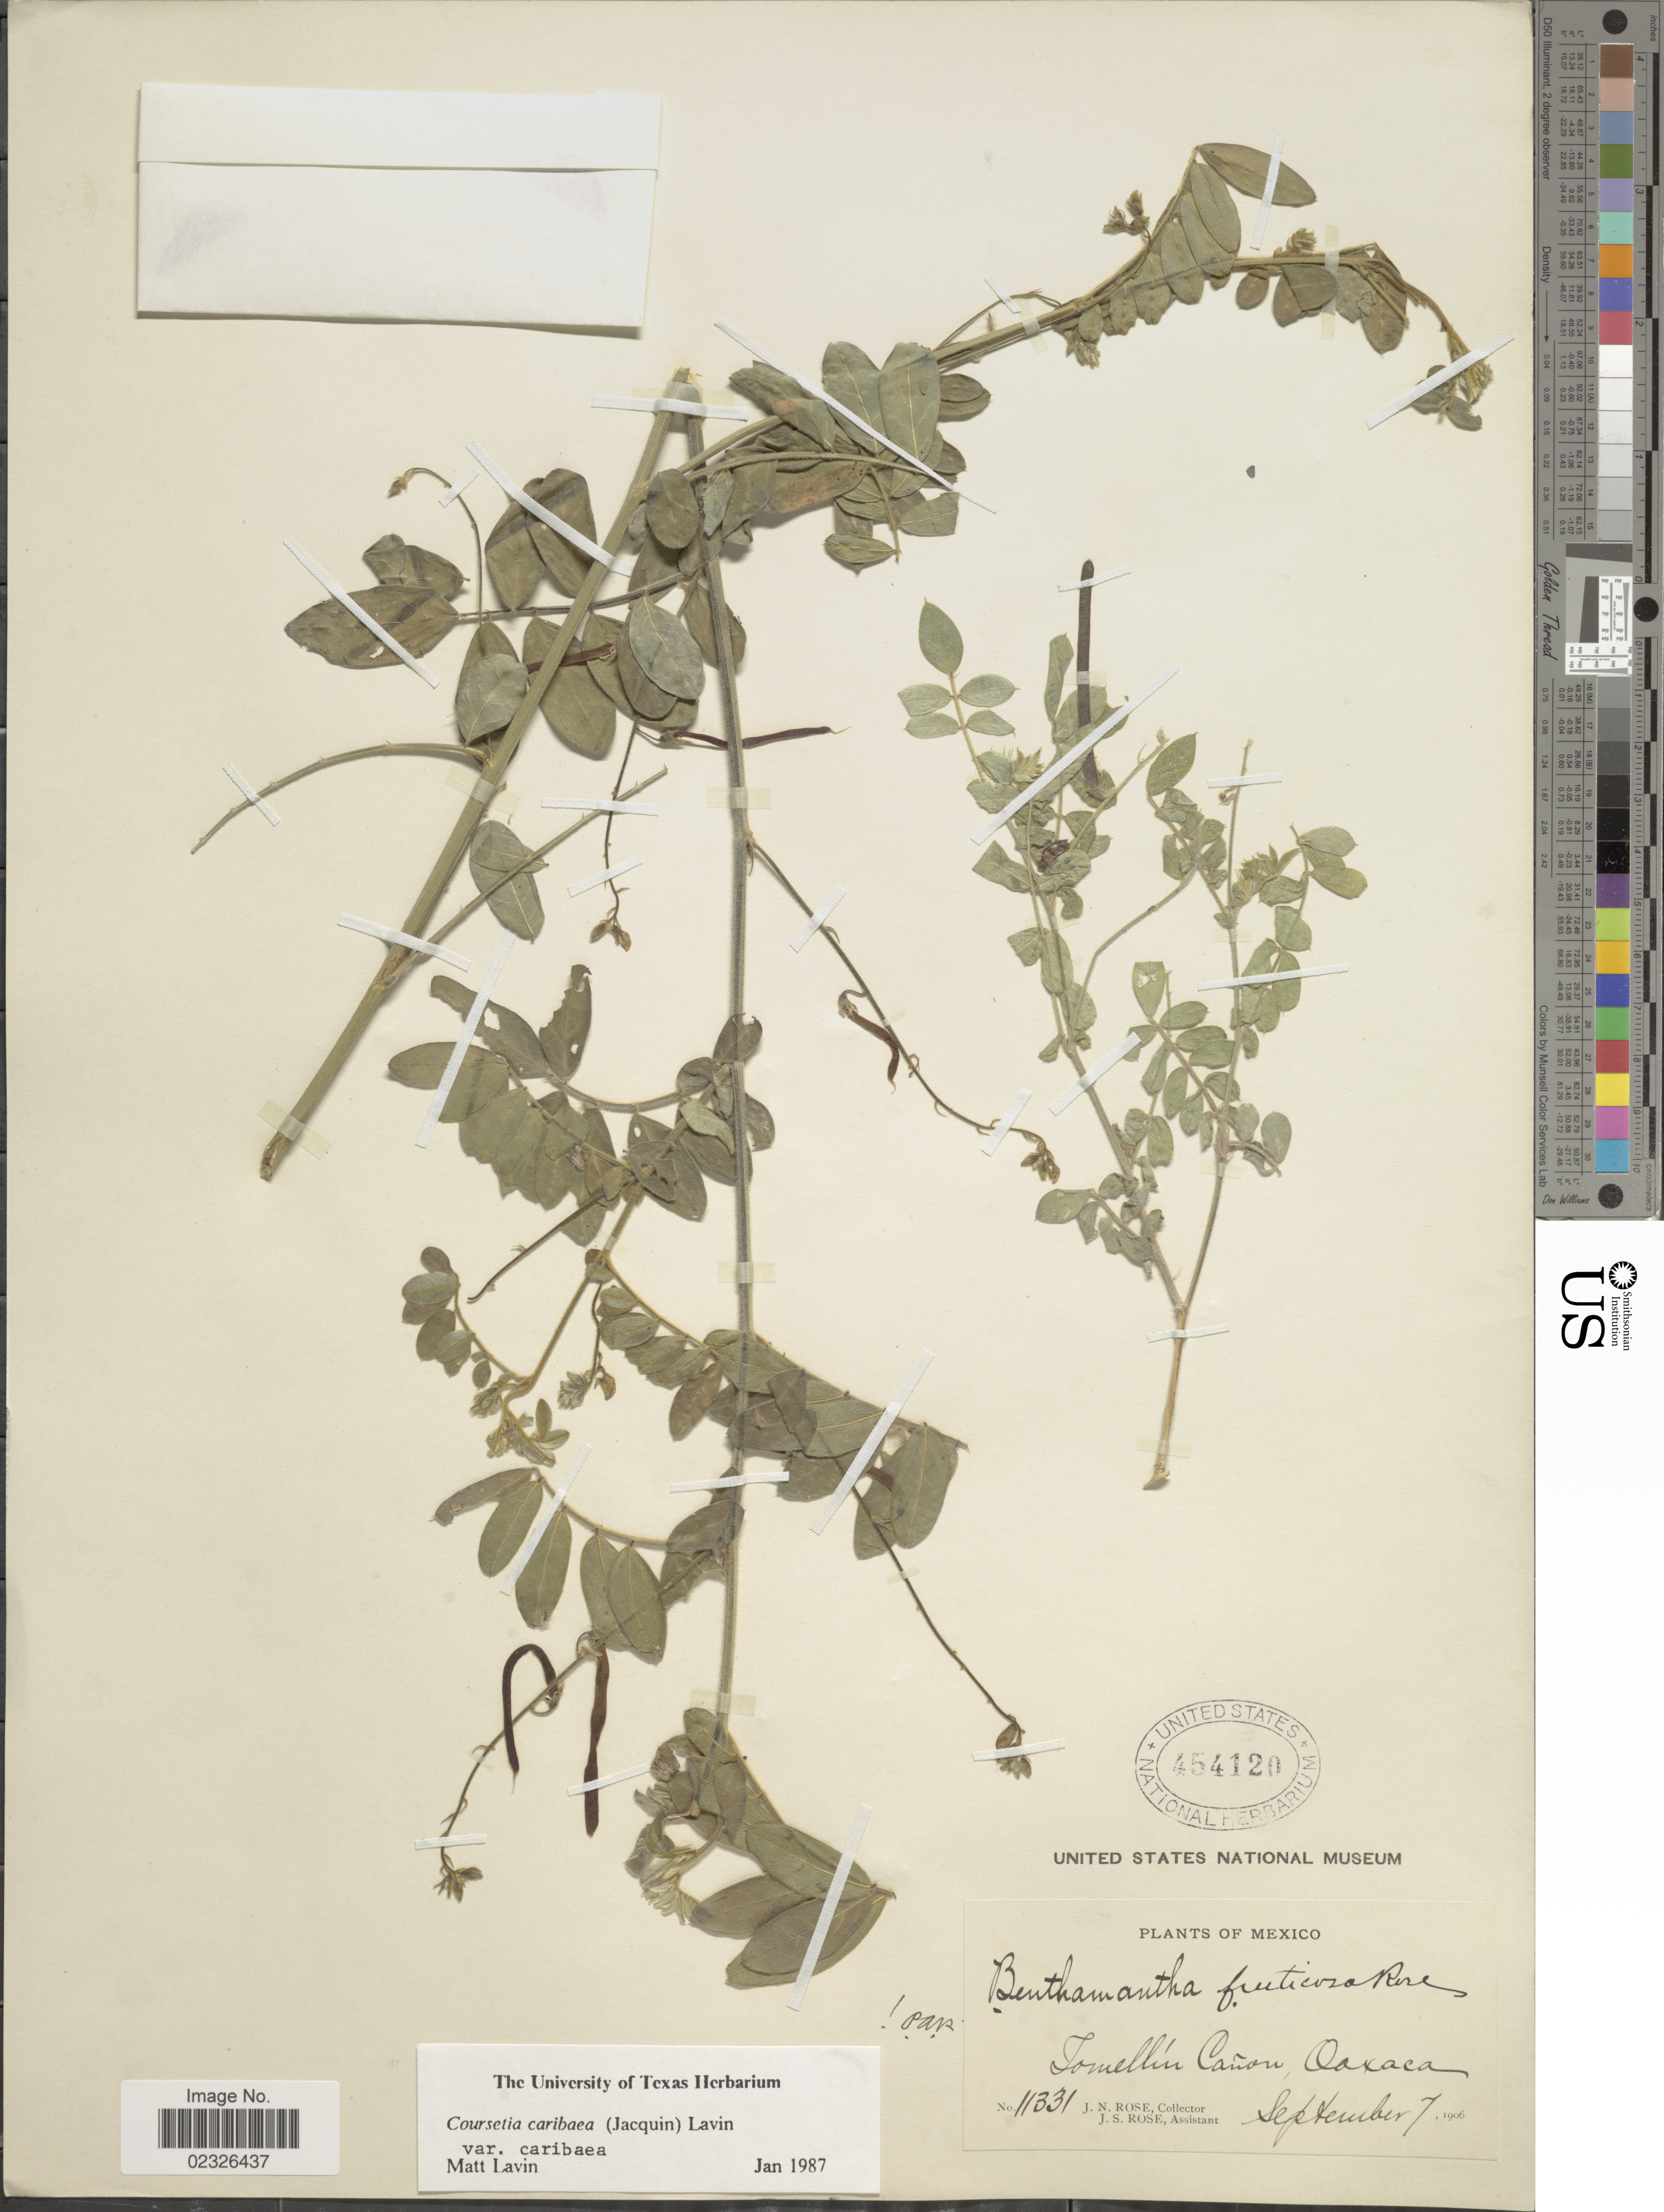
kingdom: Plantae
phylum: Tracheophyta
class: Magnoliopsida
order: Fabales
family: Fabaceae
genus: Coursetia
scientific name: Coursetia caribaea var. caribaea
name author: (Jacq.) Lavin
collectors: J. N. Rose & J. S. Rose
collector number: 11331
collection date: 1906-09-07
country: Mexico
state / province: Oaxaca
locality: Tomellin Canon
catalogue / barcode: US 454120